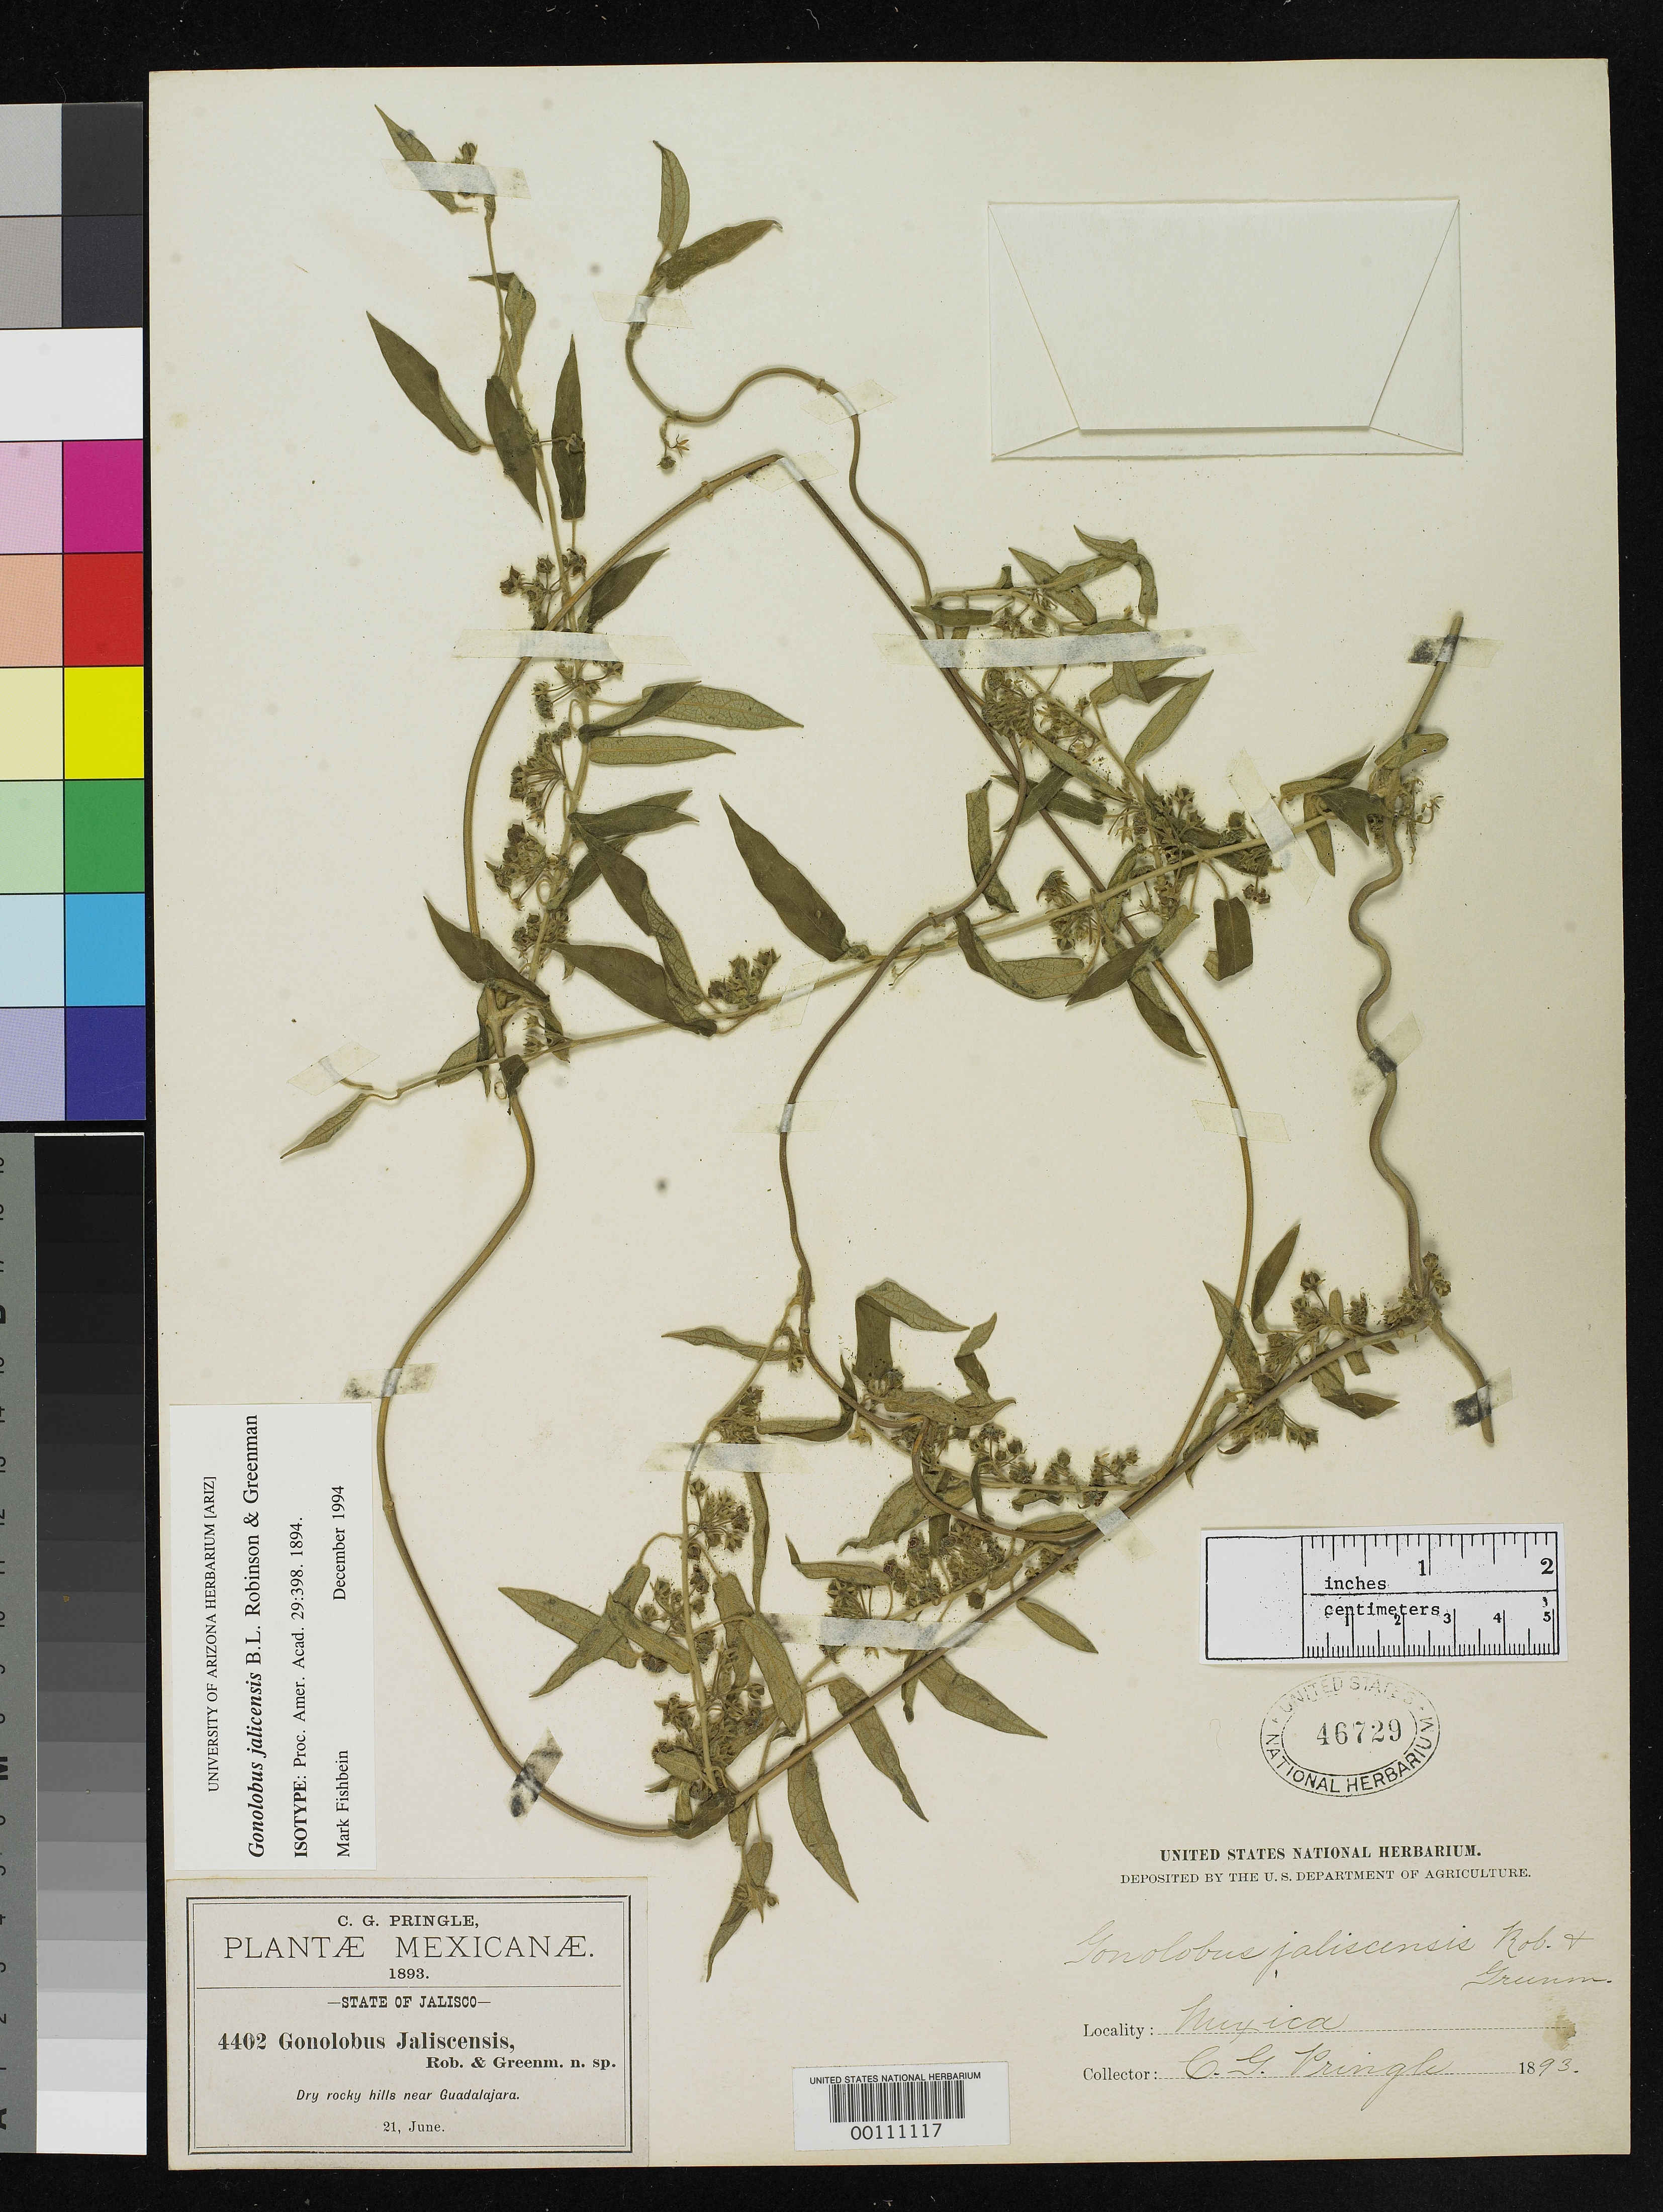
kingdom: Plantae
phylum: Tracheophyta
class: Magnoliopsida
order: Gentianales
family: Apocynaceae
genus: Gonolobus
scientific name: Gonolobus jaliscensis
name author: B.L. Rob. & Greenm.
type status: Isotype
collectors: C. G. Pringle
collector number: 4402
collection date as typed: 21 Jun 1893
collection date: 1893-06-21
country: Mexico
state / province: Jalisco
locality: Hills near Guadalajara.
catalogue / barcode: US 46729